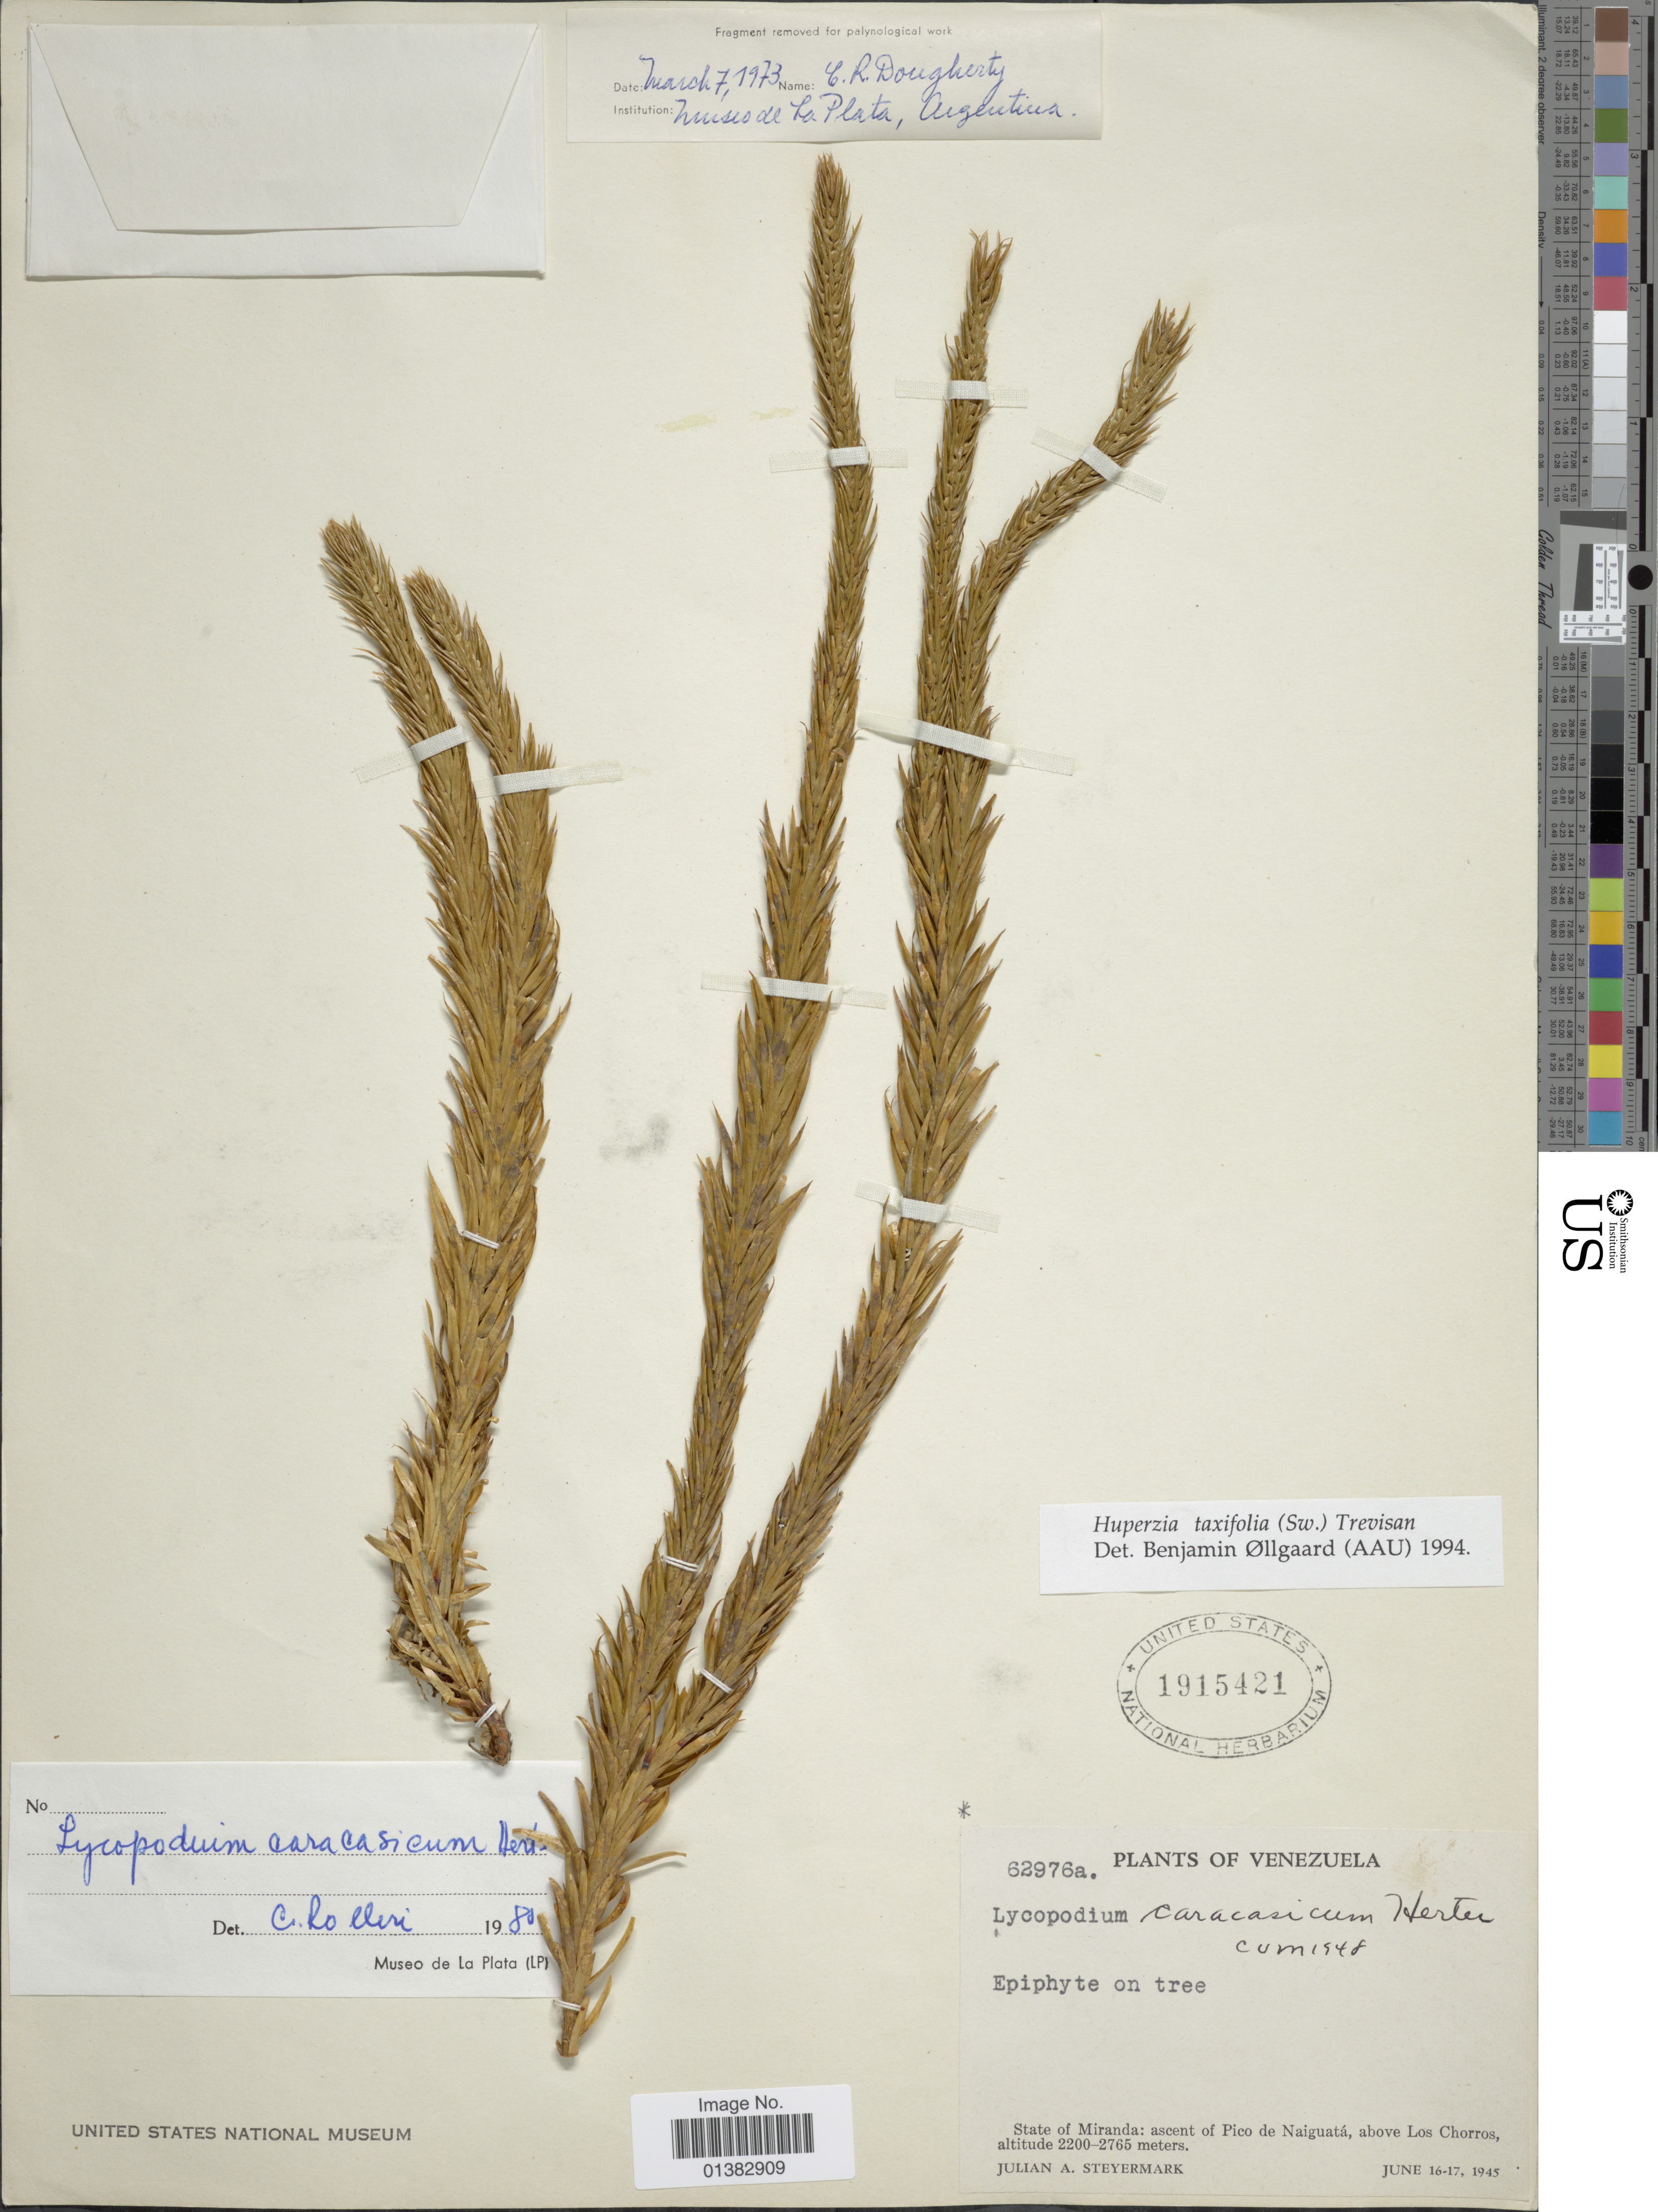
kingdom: Plantae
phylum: Tracheophyta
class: Lycopodiopsida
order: Lycopodiales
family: Lycopodiaceae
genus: Phlegmariurus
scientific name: Phlegmariurus taxifolius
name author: (Sw.) Á. Löve & D. Löve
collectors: J. Steyermark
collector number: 62976a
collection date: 1945-06-16/1945-06-17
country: Venezuela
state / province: Miranda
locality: Ascent of Pico de Naiguatá, above Los Chorros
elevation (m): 2200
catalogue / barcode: US 1915421